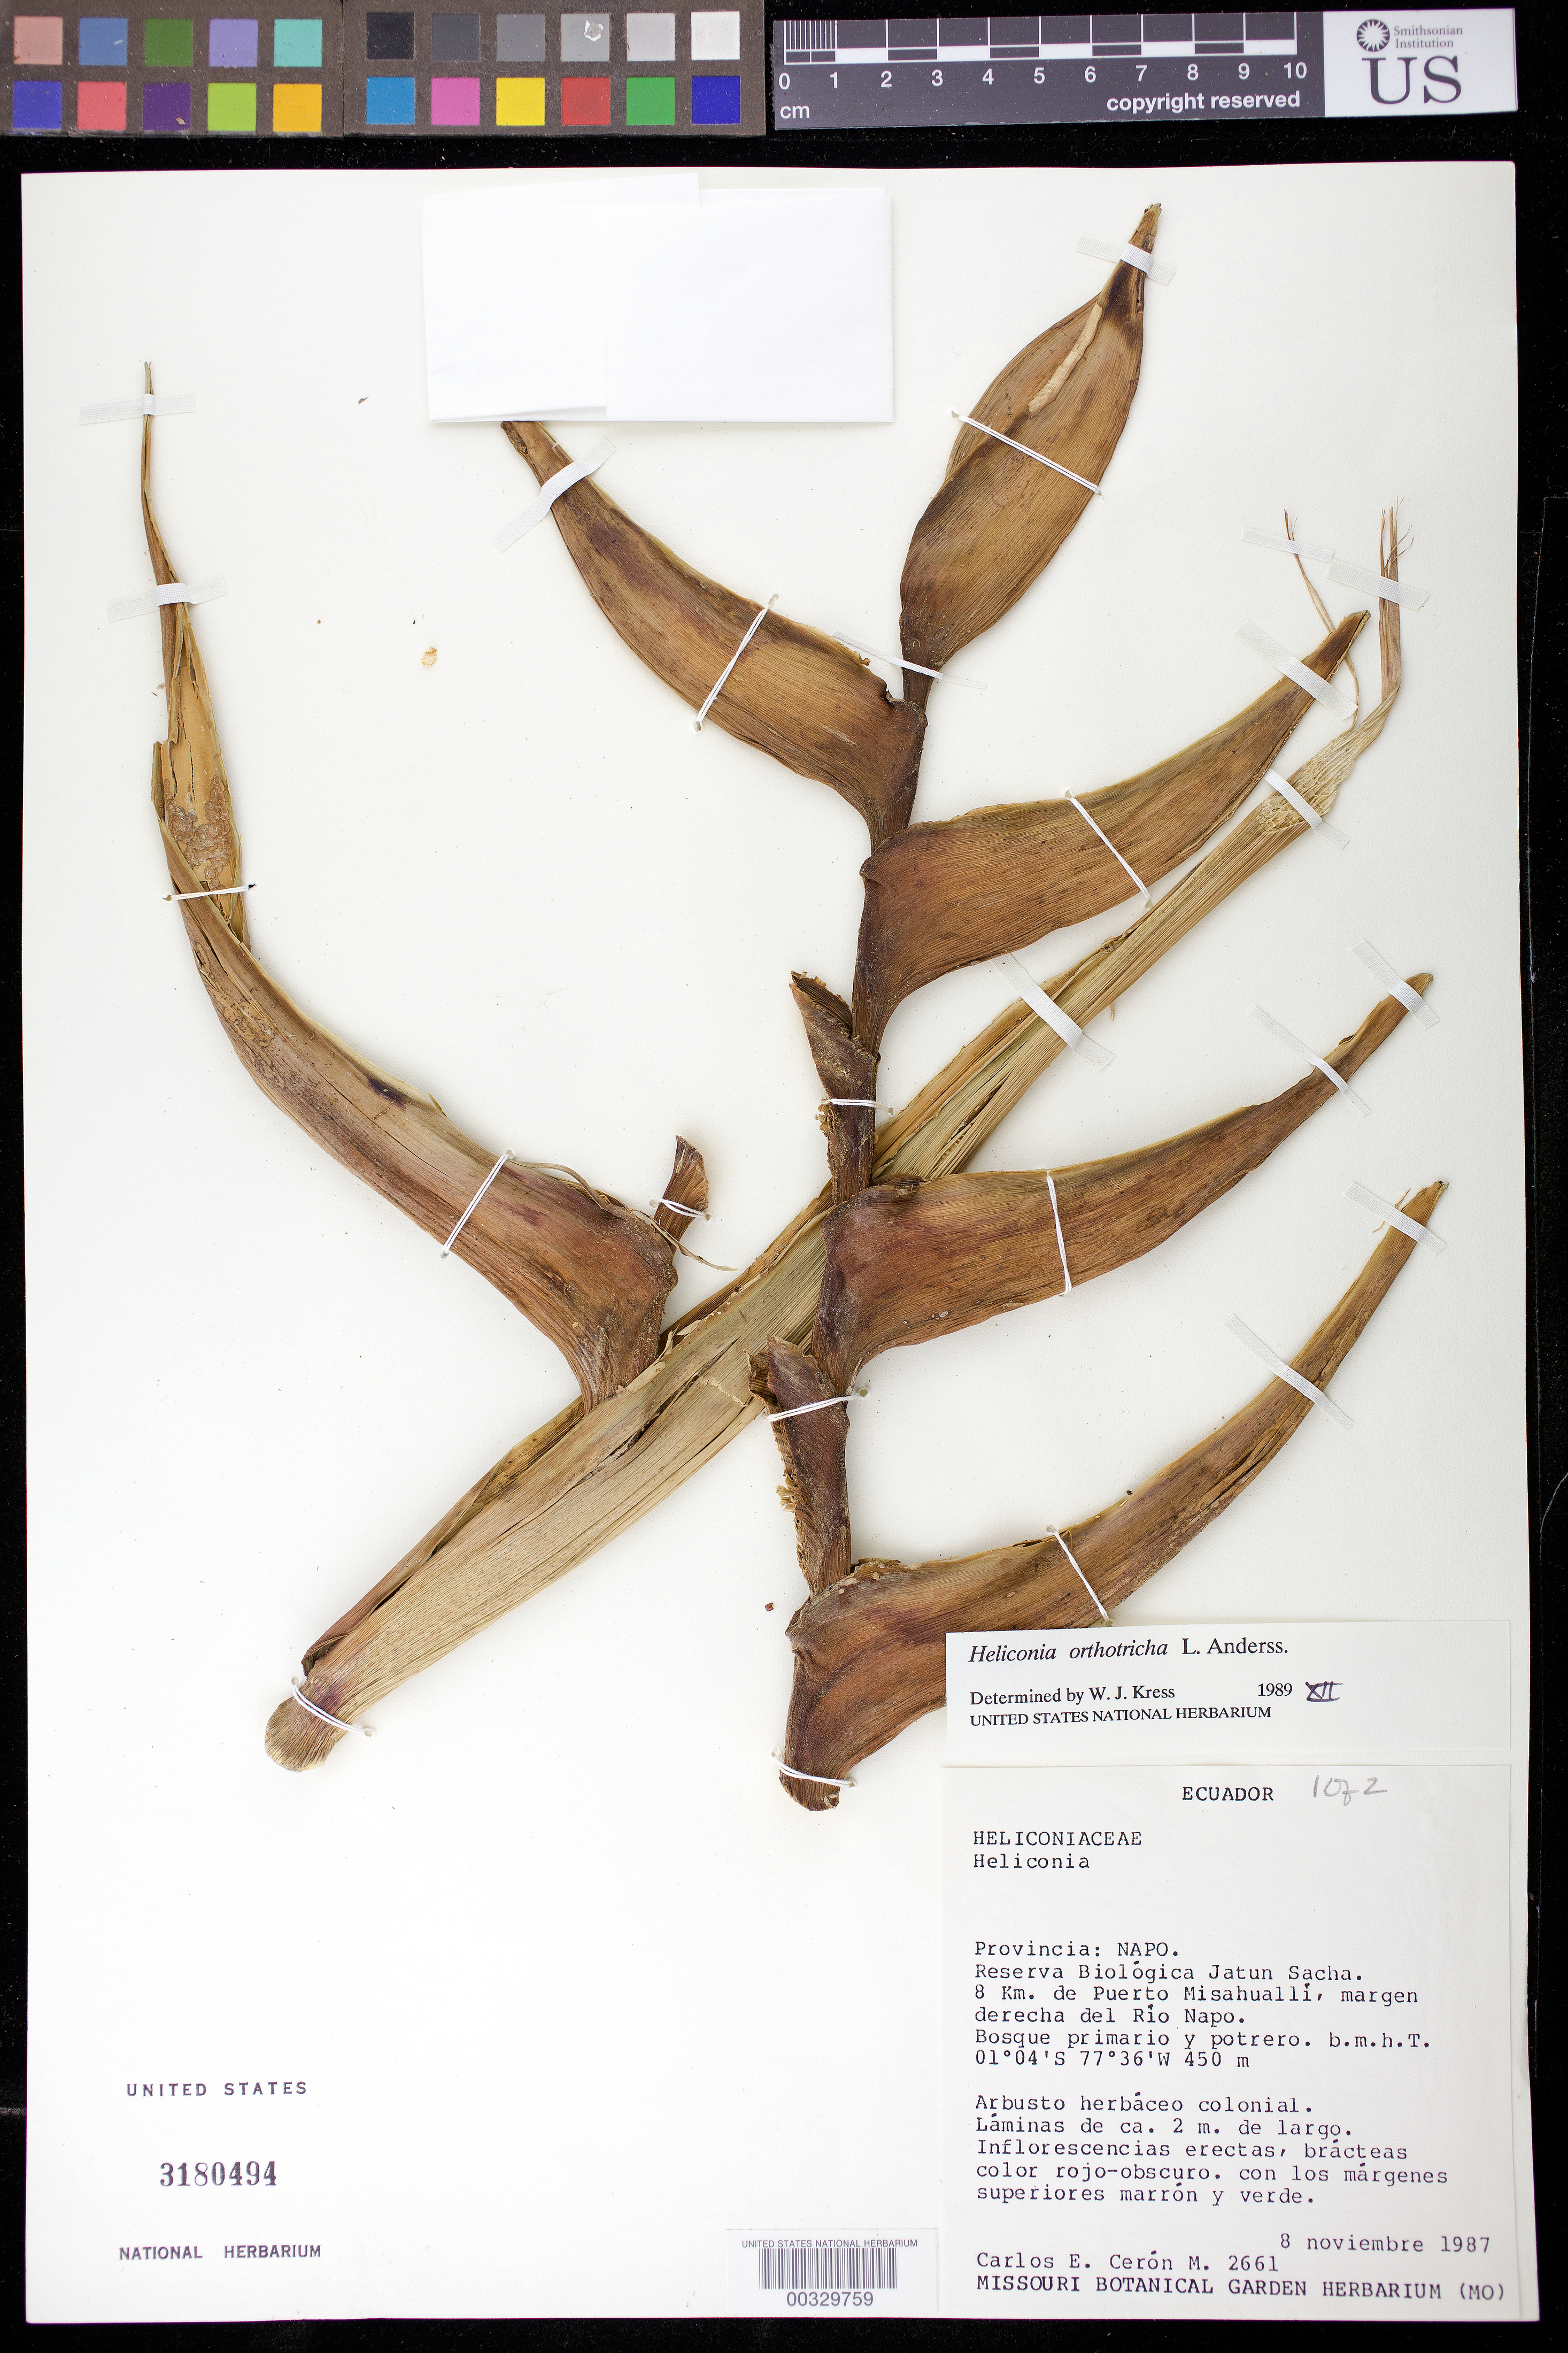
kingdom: Plantae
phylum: Tracheophyta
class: Liliopsida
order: Zingiberales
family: Heliconiaceae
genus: Heliconia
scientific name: Heliconia orthotricha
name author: L. Andersson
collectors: C. E. Cerón M.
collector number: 2661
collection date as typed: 08 Nov 1987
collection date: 1987-11-08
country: Ecuador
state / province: Napo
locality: Reserva biologica jatun sacha, 8 km from Puerto misahualli, right bank of Rio Napo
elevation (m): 450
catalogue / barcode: US 3180494